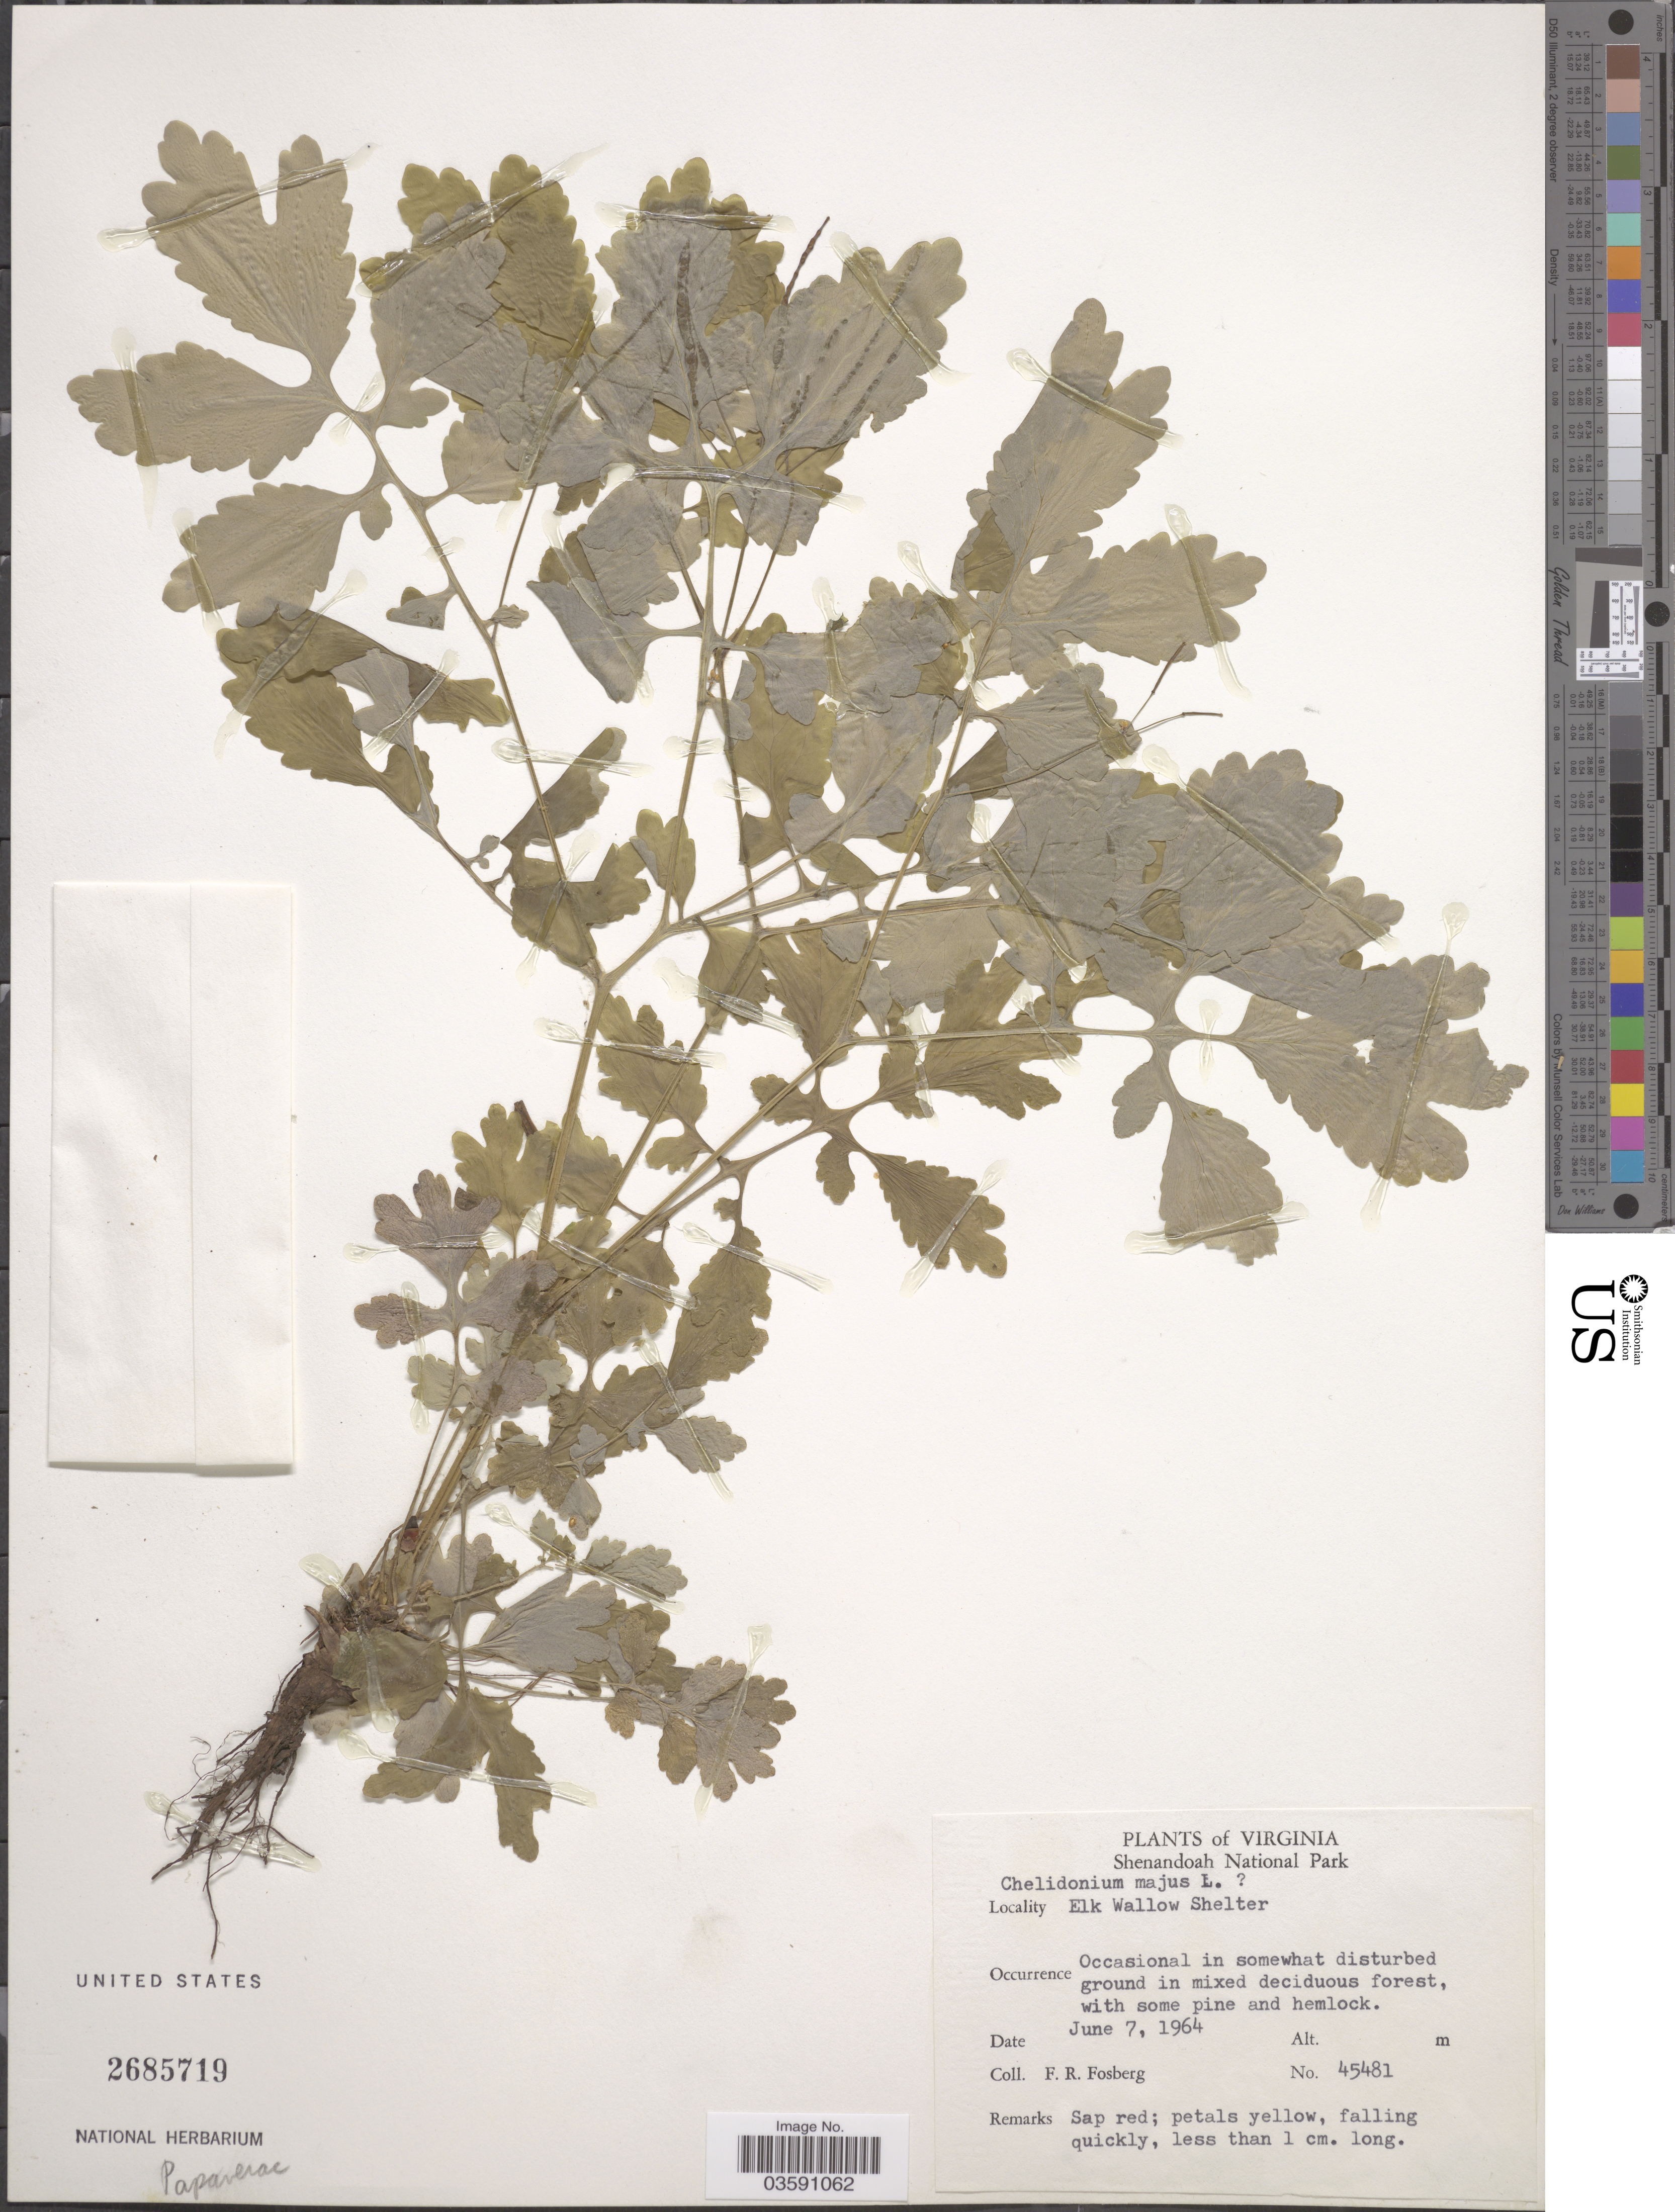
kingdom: Plantae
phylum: Tracheophyta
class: Magnoliopsida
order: Ranunculales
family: Papaveraceae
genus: Chelidonium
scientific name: Chelidonium majus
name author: L.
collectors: F. R. Fosberg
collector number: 45481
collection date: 1964-06-07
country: United States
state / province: Virginia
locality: Shenandoah National Park. Elk Wallow Shelter.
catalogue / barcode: US 2685719